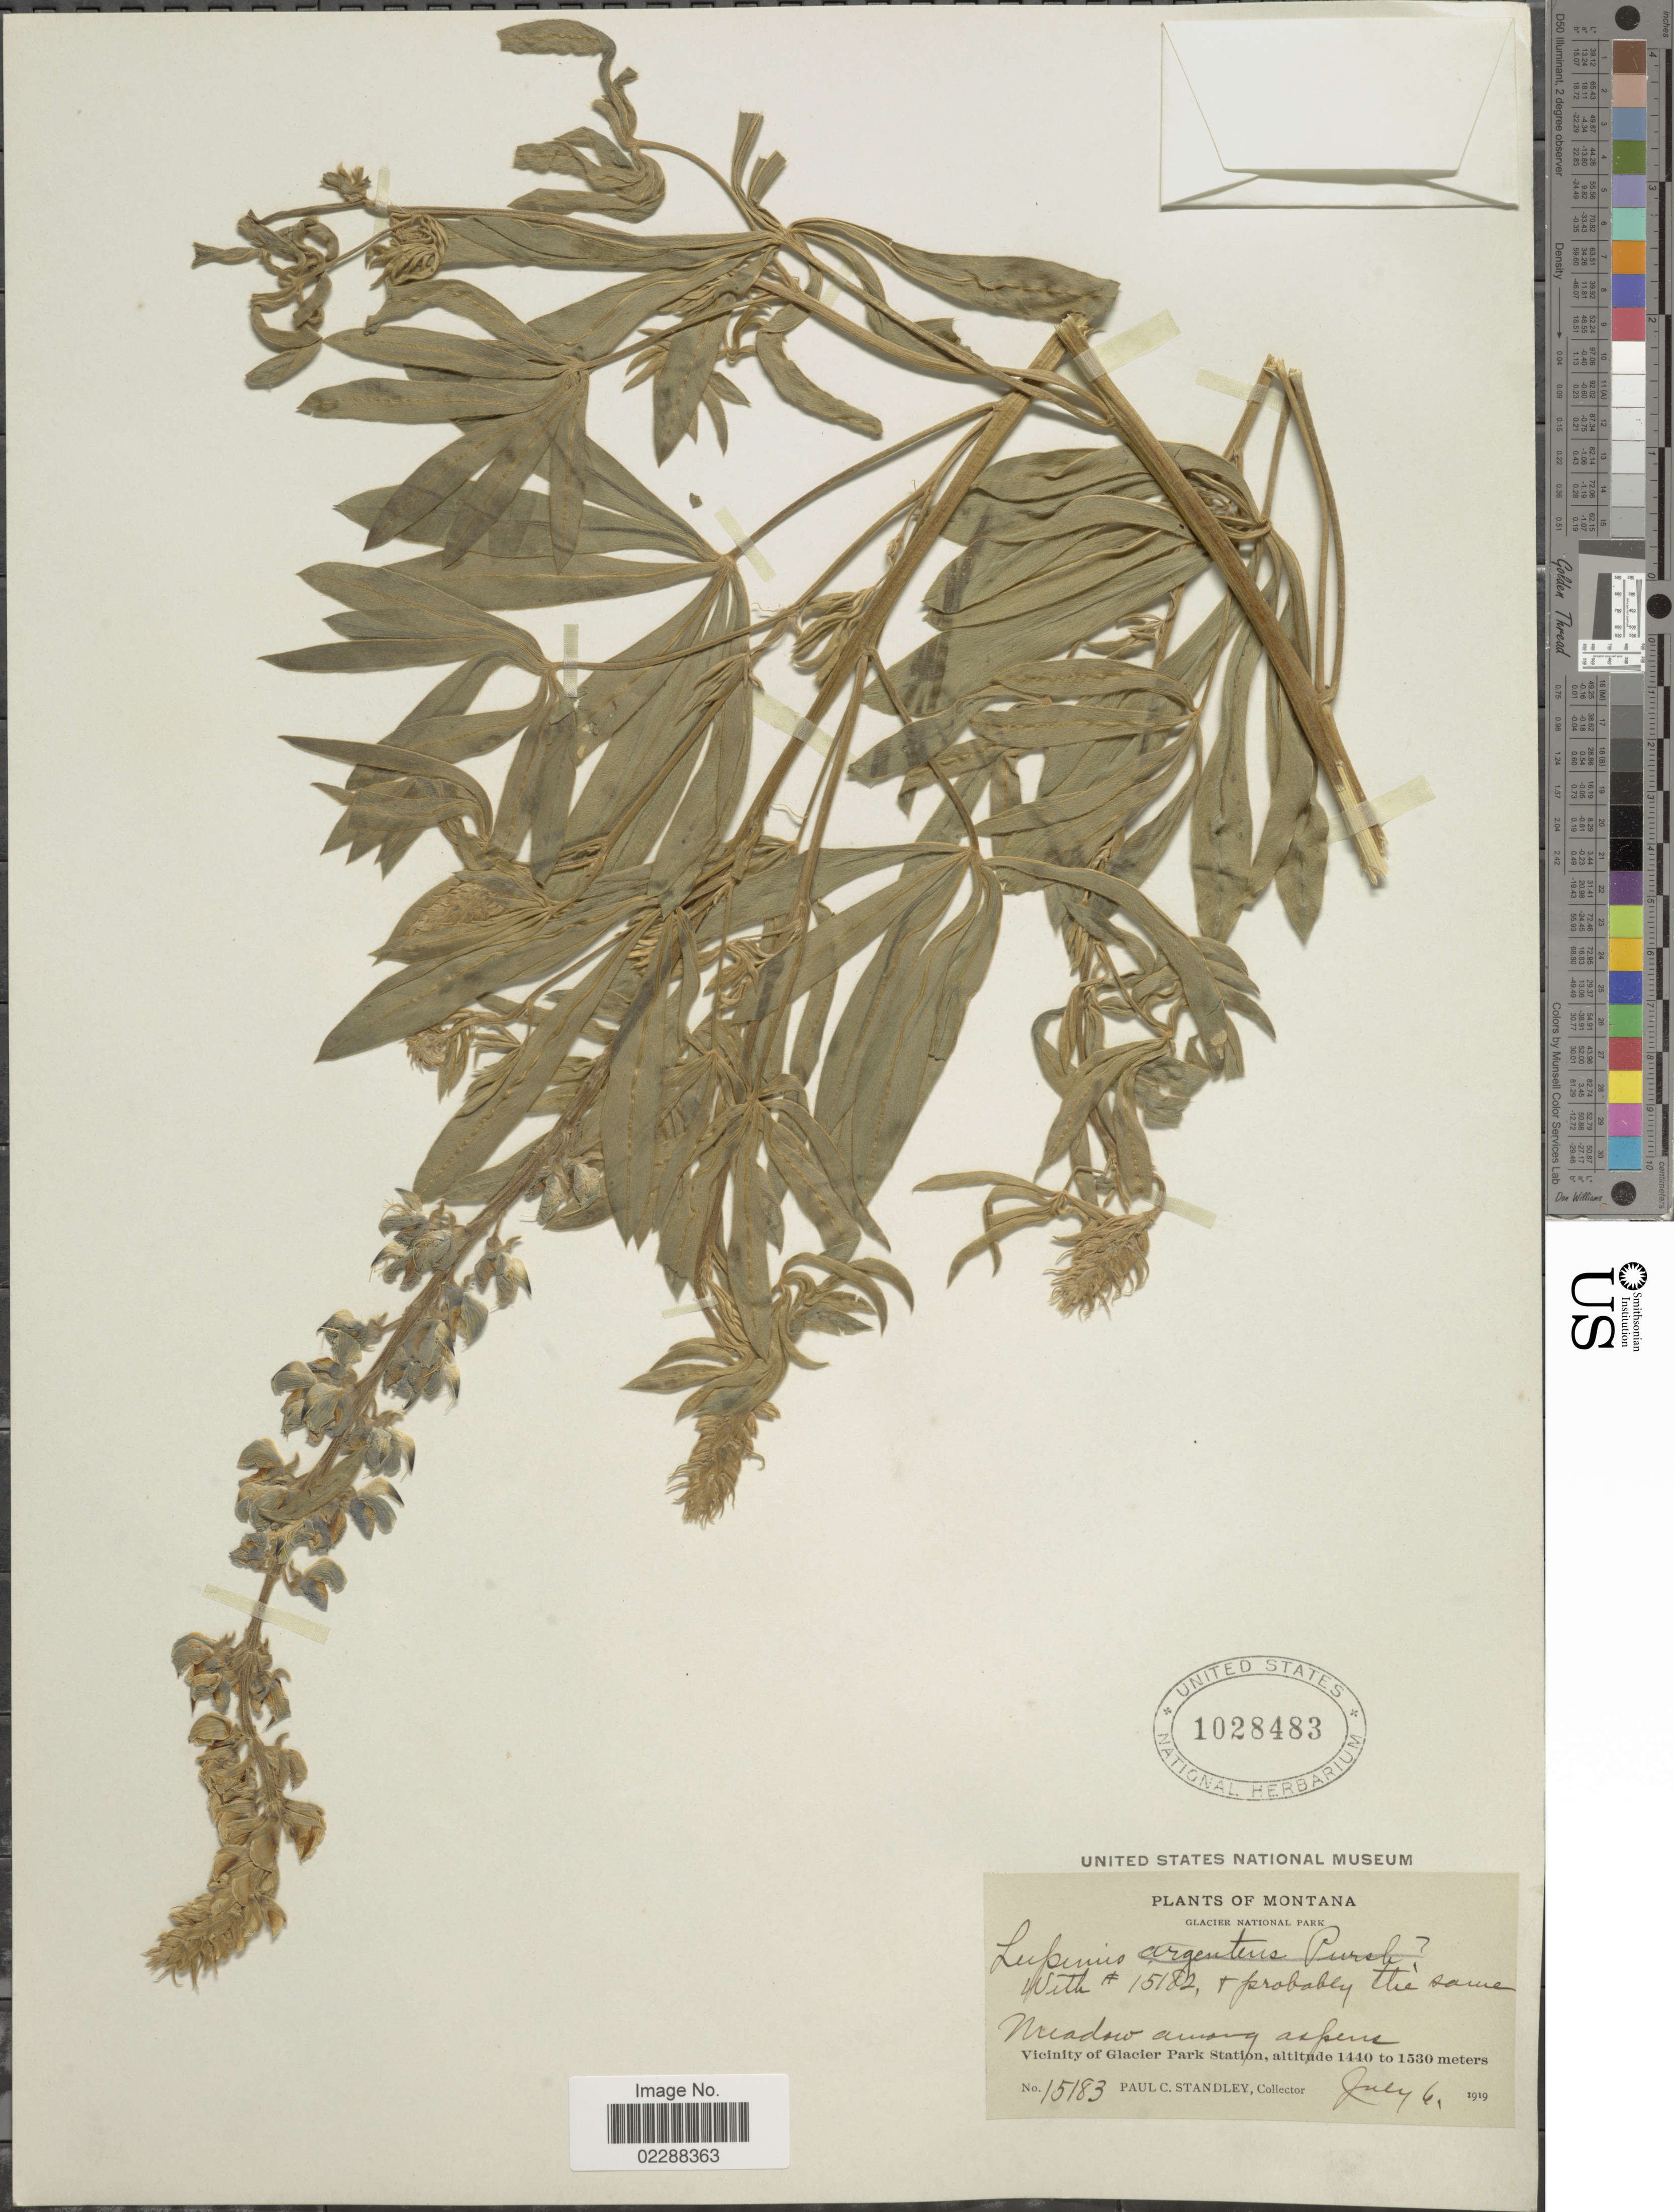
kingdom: Plantae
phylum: Tracheophyta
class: Magnoliopsida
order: Fabales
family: Fabaceae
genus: Lupinus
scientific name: Lupinus sp.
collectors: P. C. Standley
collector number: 15183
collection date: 1919-07-06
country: United States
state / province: Montana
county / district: Glacier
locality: Glacier National Park, Vicinity of Glacier Park Station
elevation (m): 1440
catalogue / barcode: US 1028483